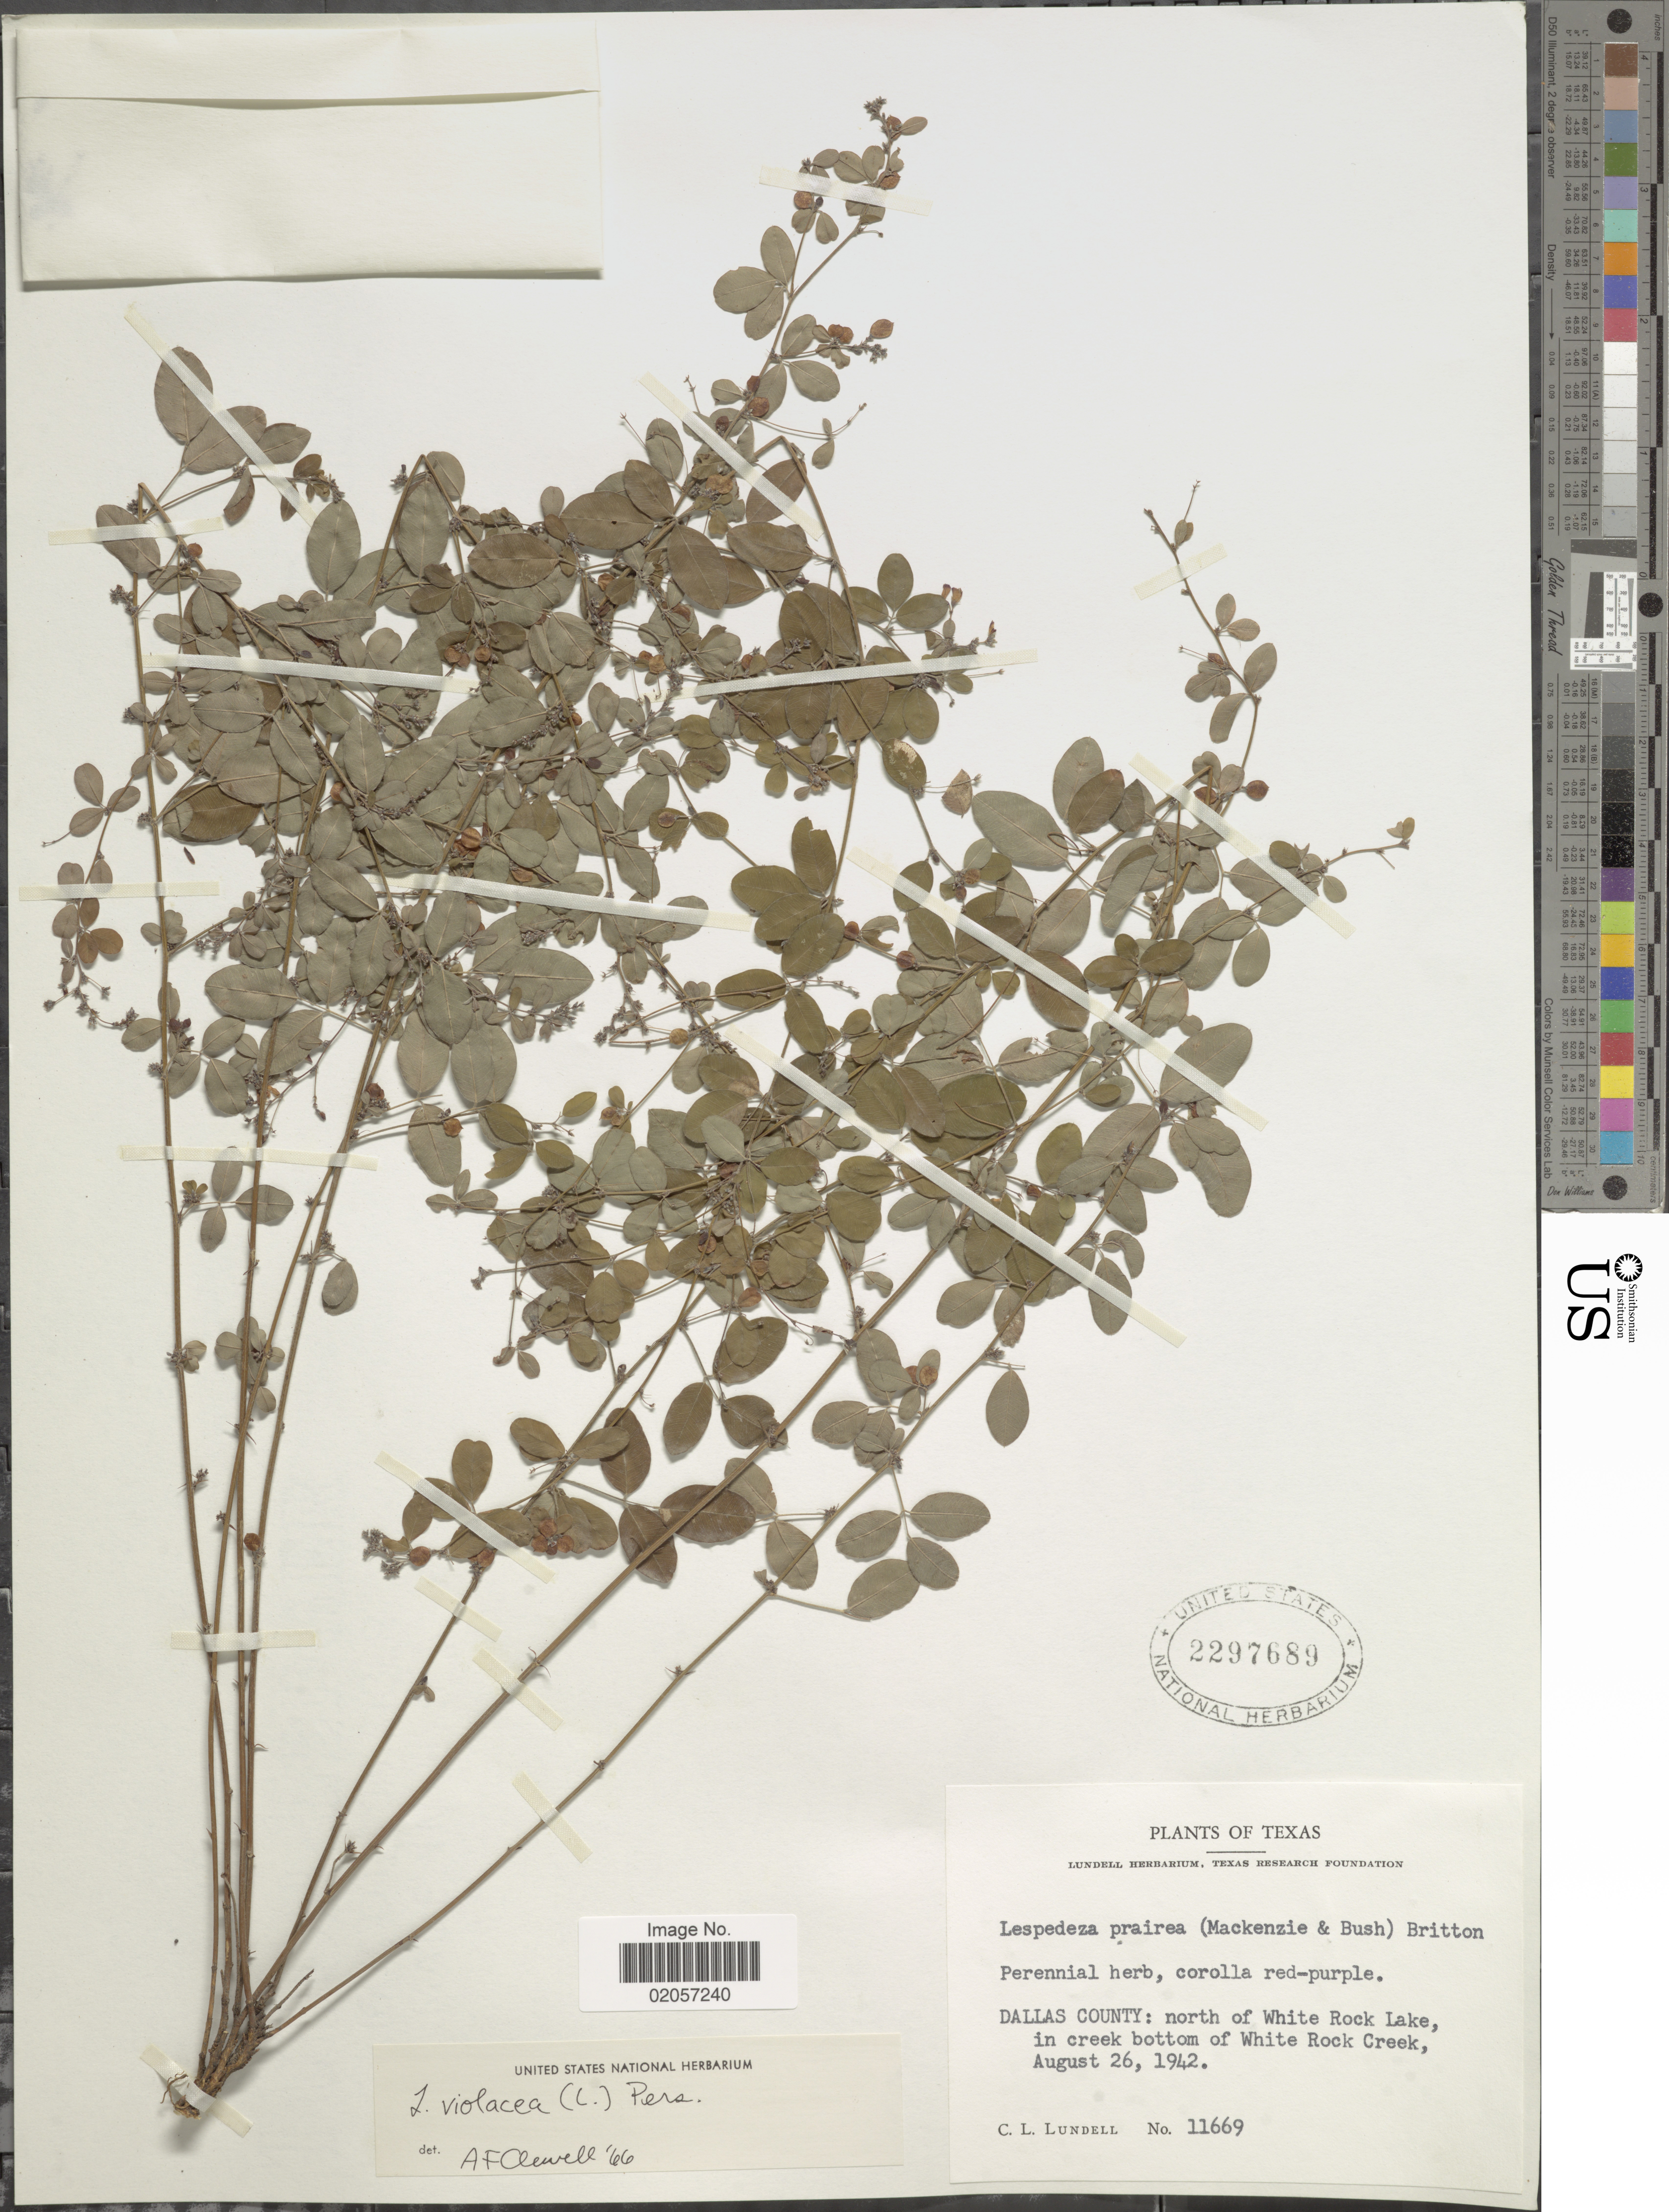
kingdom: Plantae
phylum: Tracheophyta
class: Magnoliopsida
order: Fabales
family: Fabaceae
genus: Lespedeza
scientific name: Lespedeza violacea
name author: (L.) Pers.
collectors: C. L. Lundell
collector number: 11669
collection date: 1942-08-26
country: United States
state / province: Texas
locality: Texas, Dallas County: north of White Rock Lake, in creek bottom of White Rock Creek.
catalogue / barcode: US 2297689